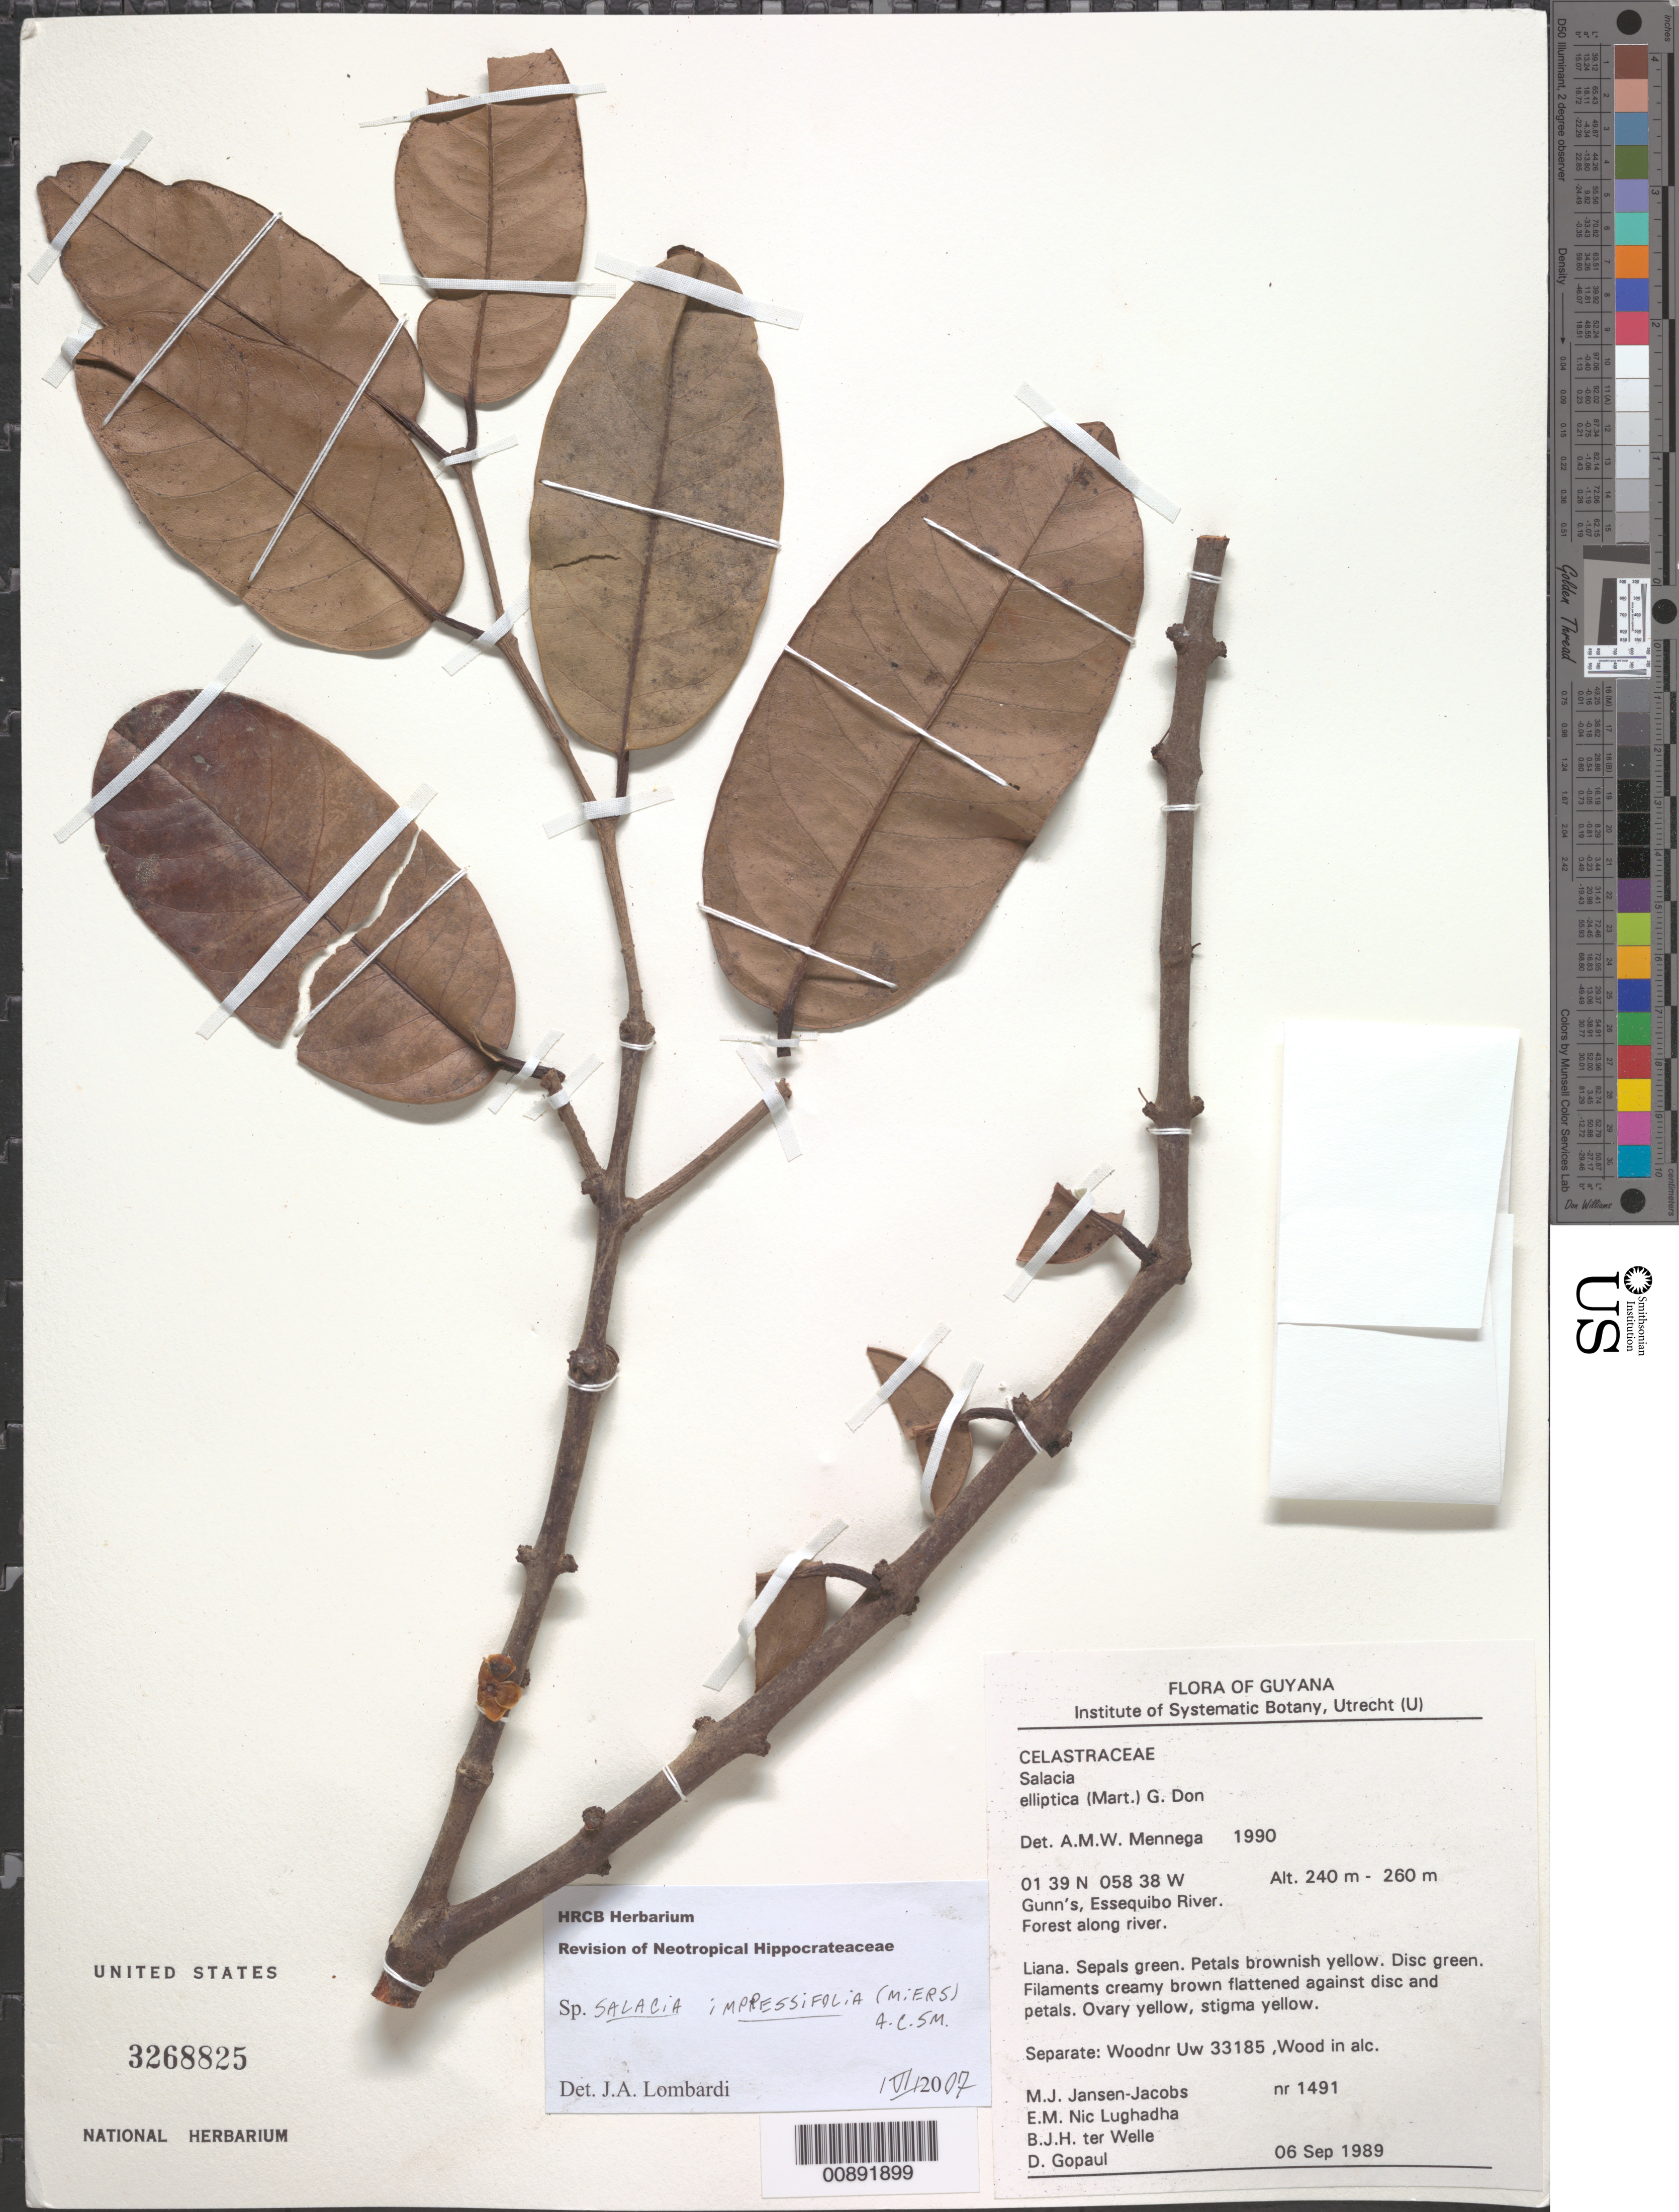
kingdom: Plantae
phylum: Tracheophyta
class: Magnoliopsida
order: Celastrales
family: Celastraceae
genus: Salacia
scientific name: Salacia impressifolia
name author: (Miers) A.C. Sm.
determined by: Lombardi, Julio A.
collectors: M. J. Jansen-Jacobs, E. Nic Lughadha, B. Welle & D. Gopaul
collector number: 1491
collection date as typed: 6-Sep-89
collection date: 1989-09-06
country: Guyana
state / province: U. Takutu-U. Essequibo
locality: Gunn's, Essequibo River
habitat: Forest along river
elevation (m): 240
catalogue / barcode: US 3268825